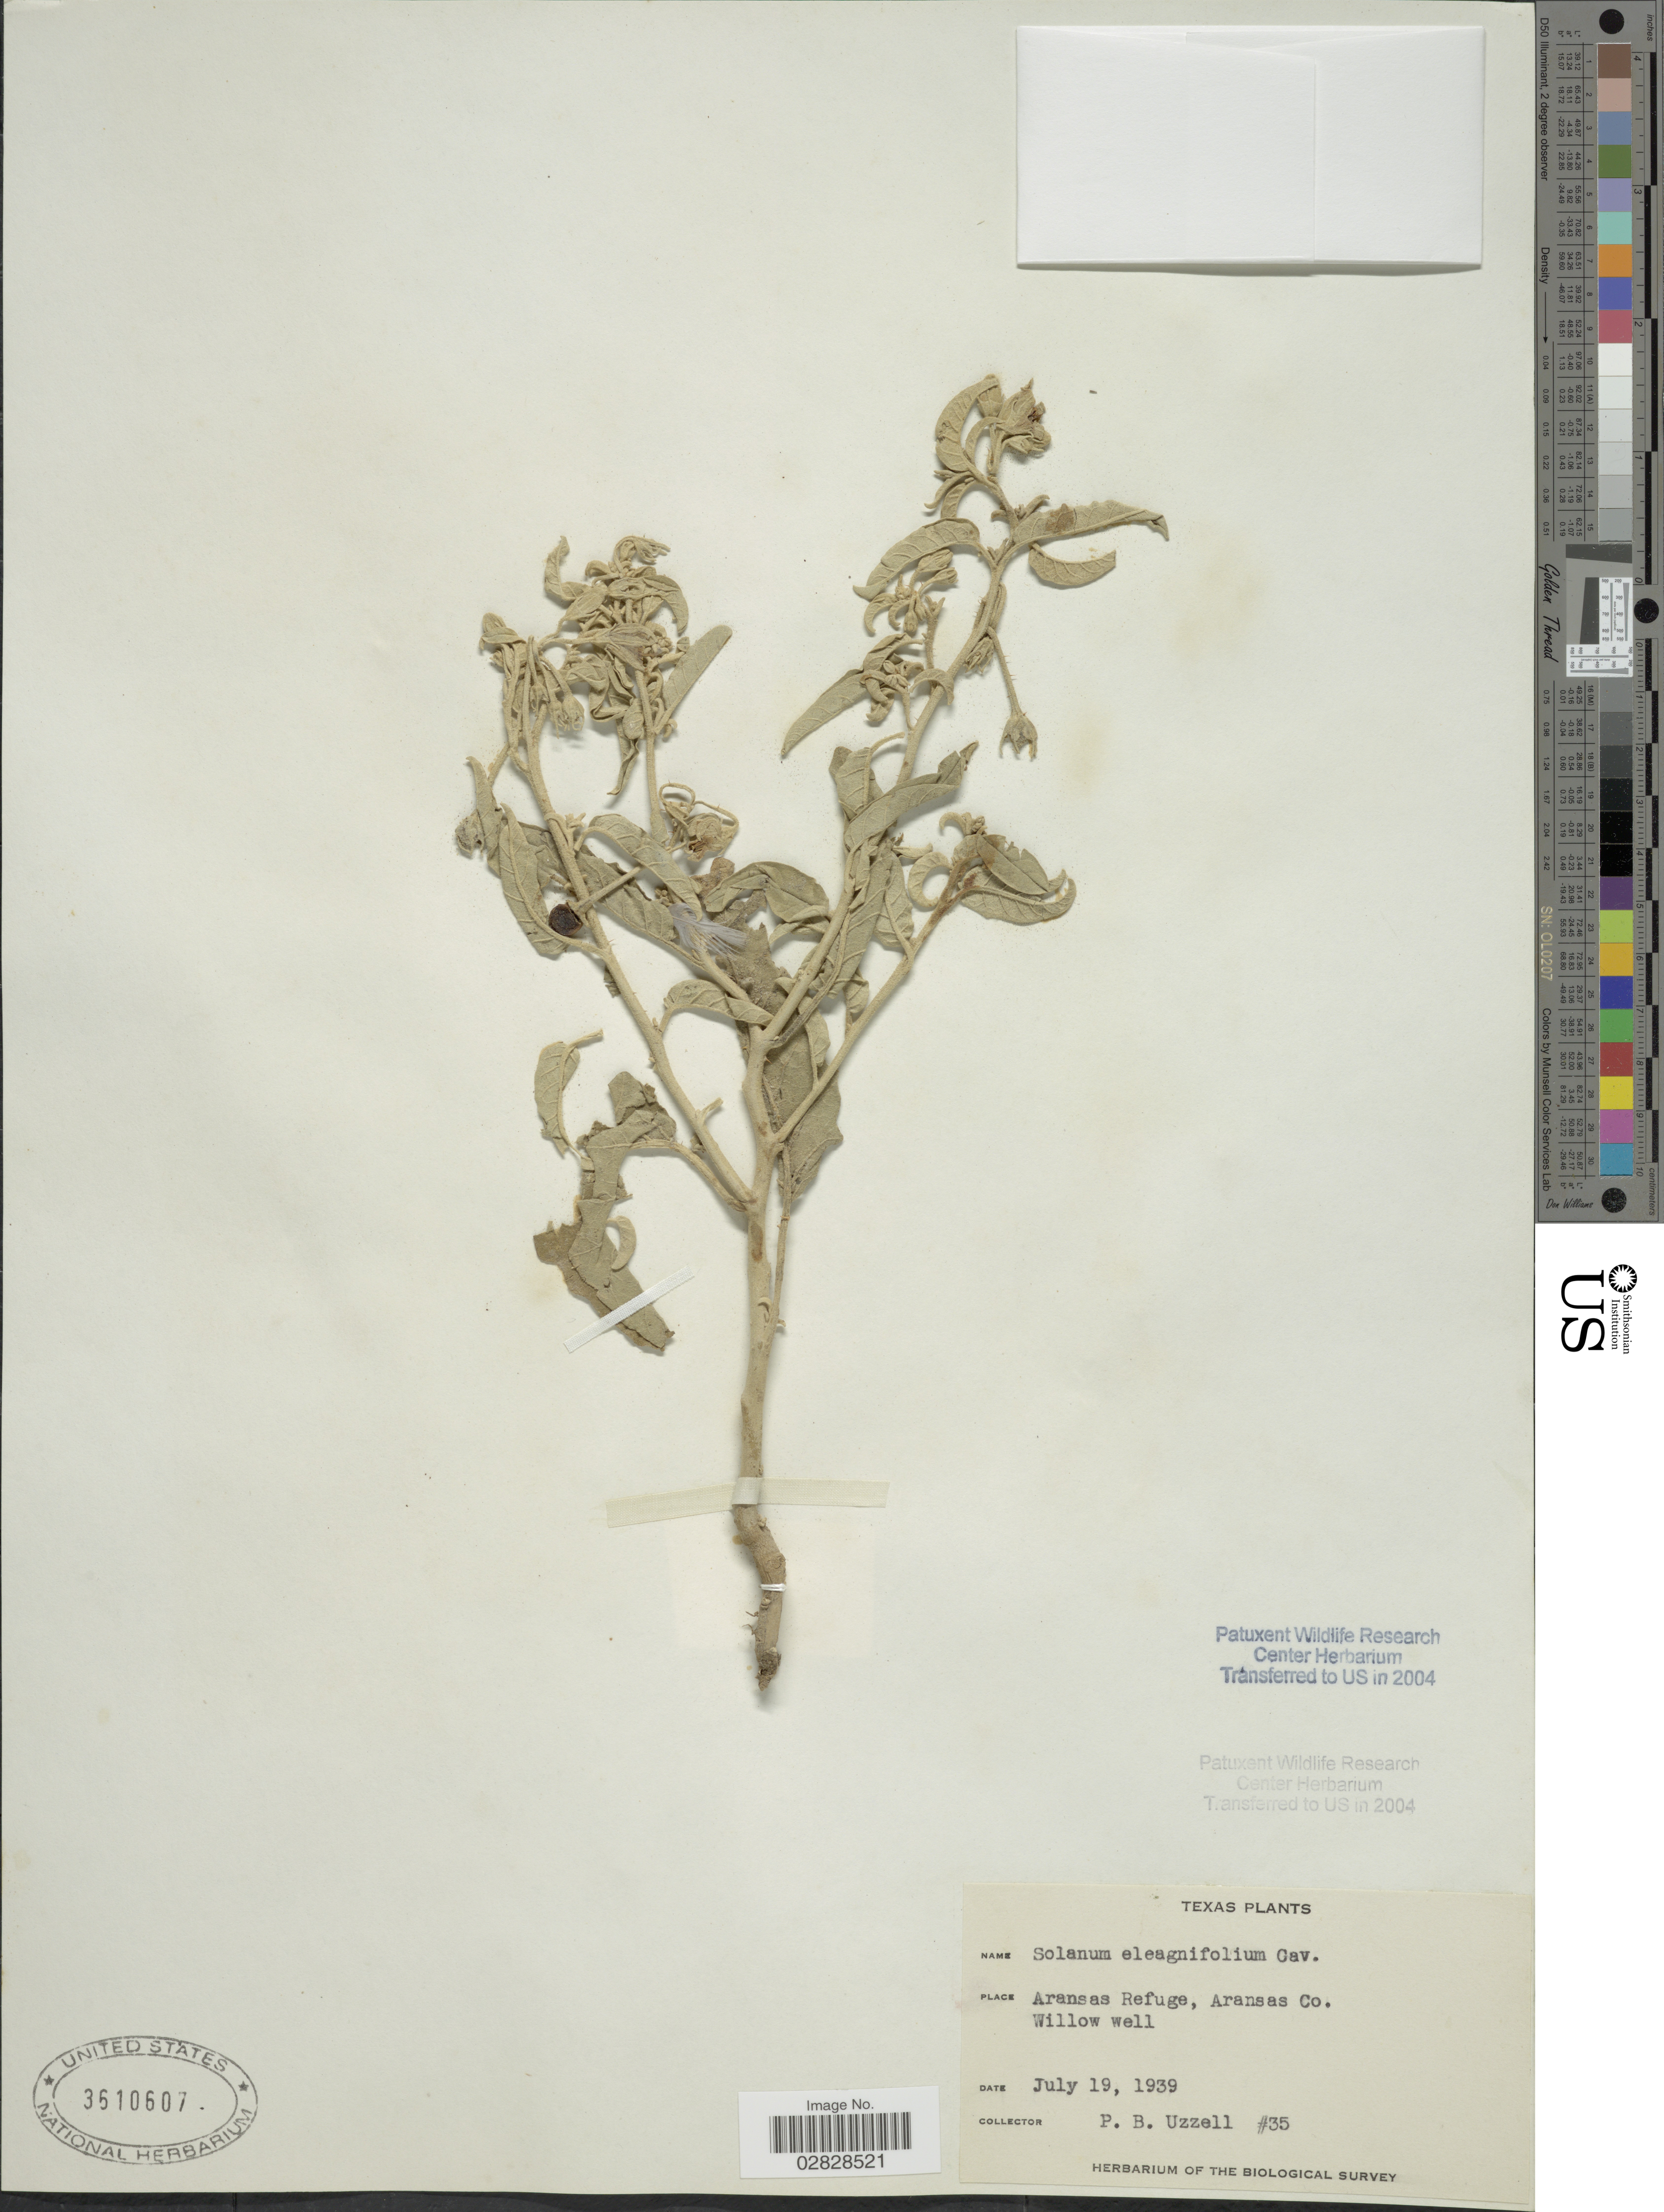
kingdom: Plantae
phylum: Tracheophyta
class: Magnoliopsida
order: Solanales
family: Solanaceae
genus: Solanum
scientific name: Solanum elaeagnifolium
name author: Cav.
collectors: P. Uzzell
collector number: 35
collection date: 1939-07-19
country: United States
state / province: Texas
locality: Aransas Refuge, Aransas Co. Willow well.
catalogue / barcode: US 3610607